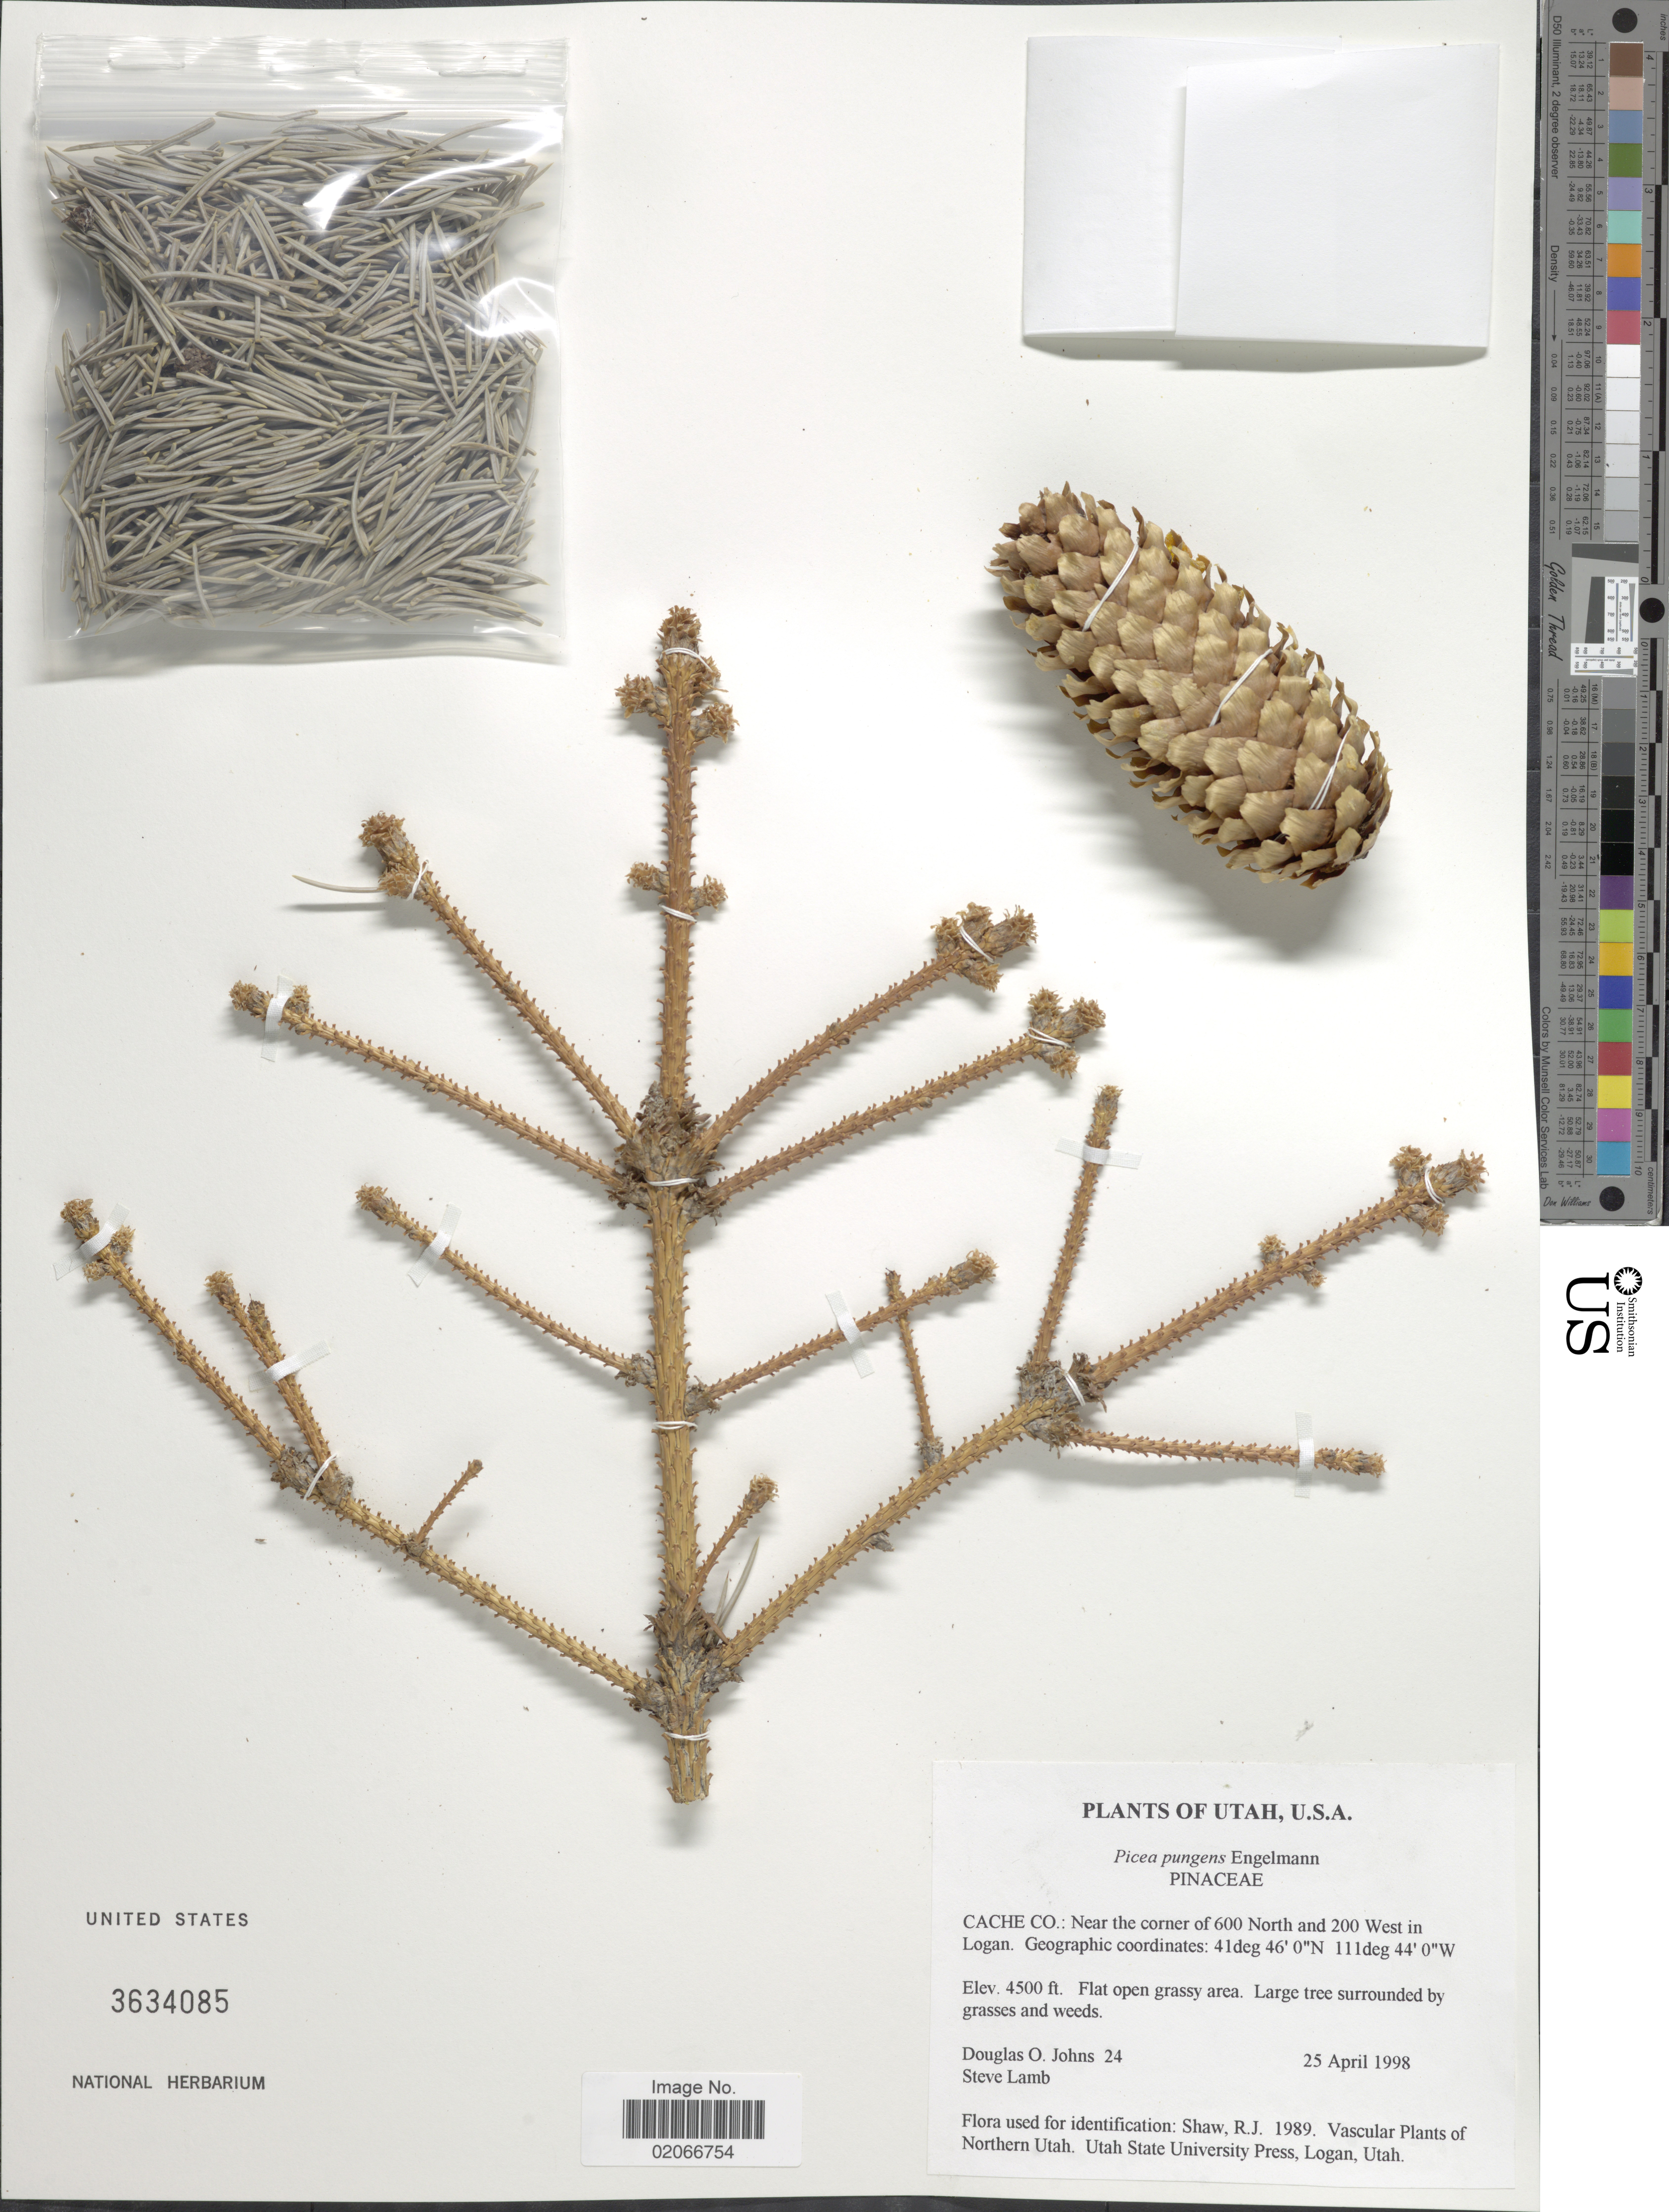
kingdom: Plantae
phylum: Tracheophyta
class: Pinopsida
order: Pinales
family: Pinaceae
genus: Picea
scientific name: Picea pungens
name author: Engelm.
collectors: D. Johns & S. H. Lamb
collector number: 24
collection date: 1998-04-25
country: United States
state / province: Utah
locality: U.S.A., Cache Co., near the corner of 600 North and 200 West in Logan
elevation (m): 1372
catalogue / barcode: US 3634085